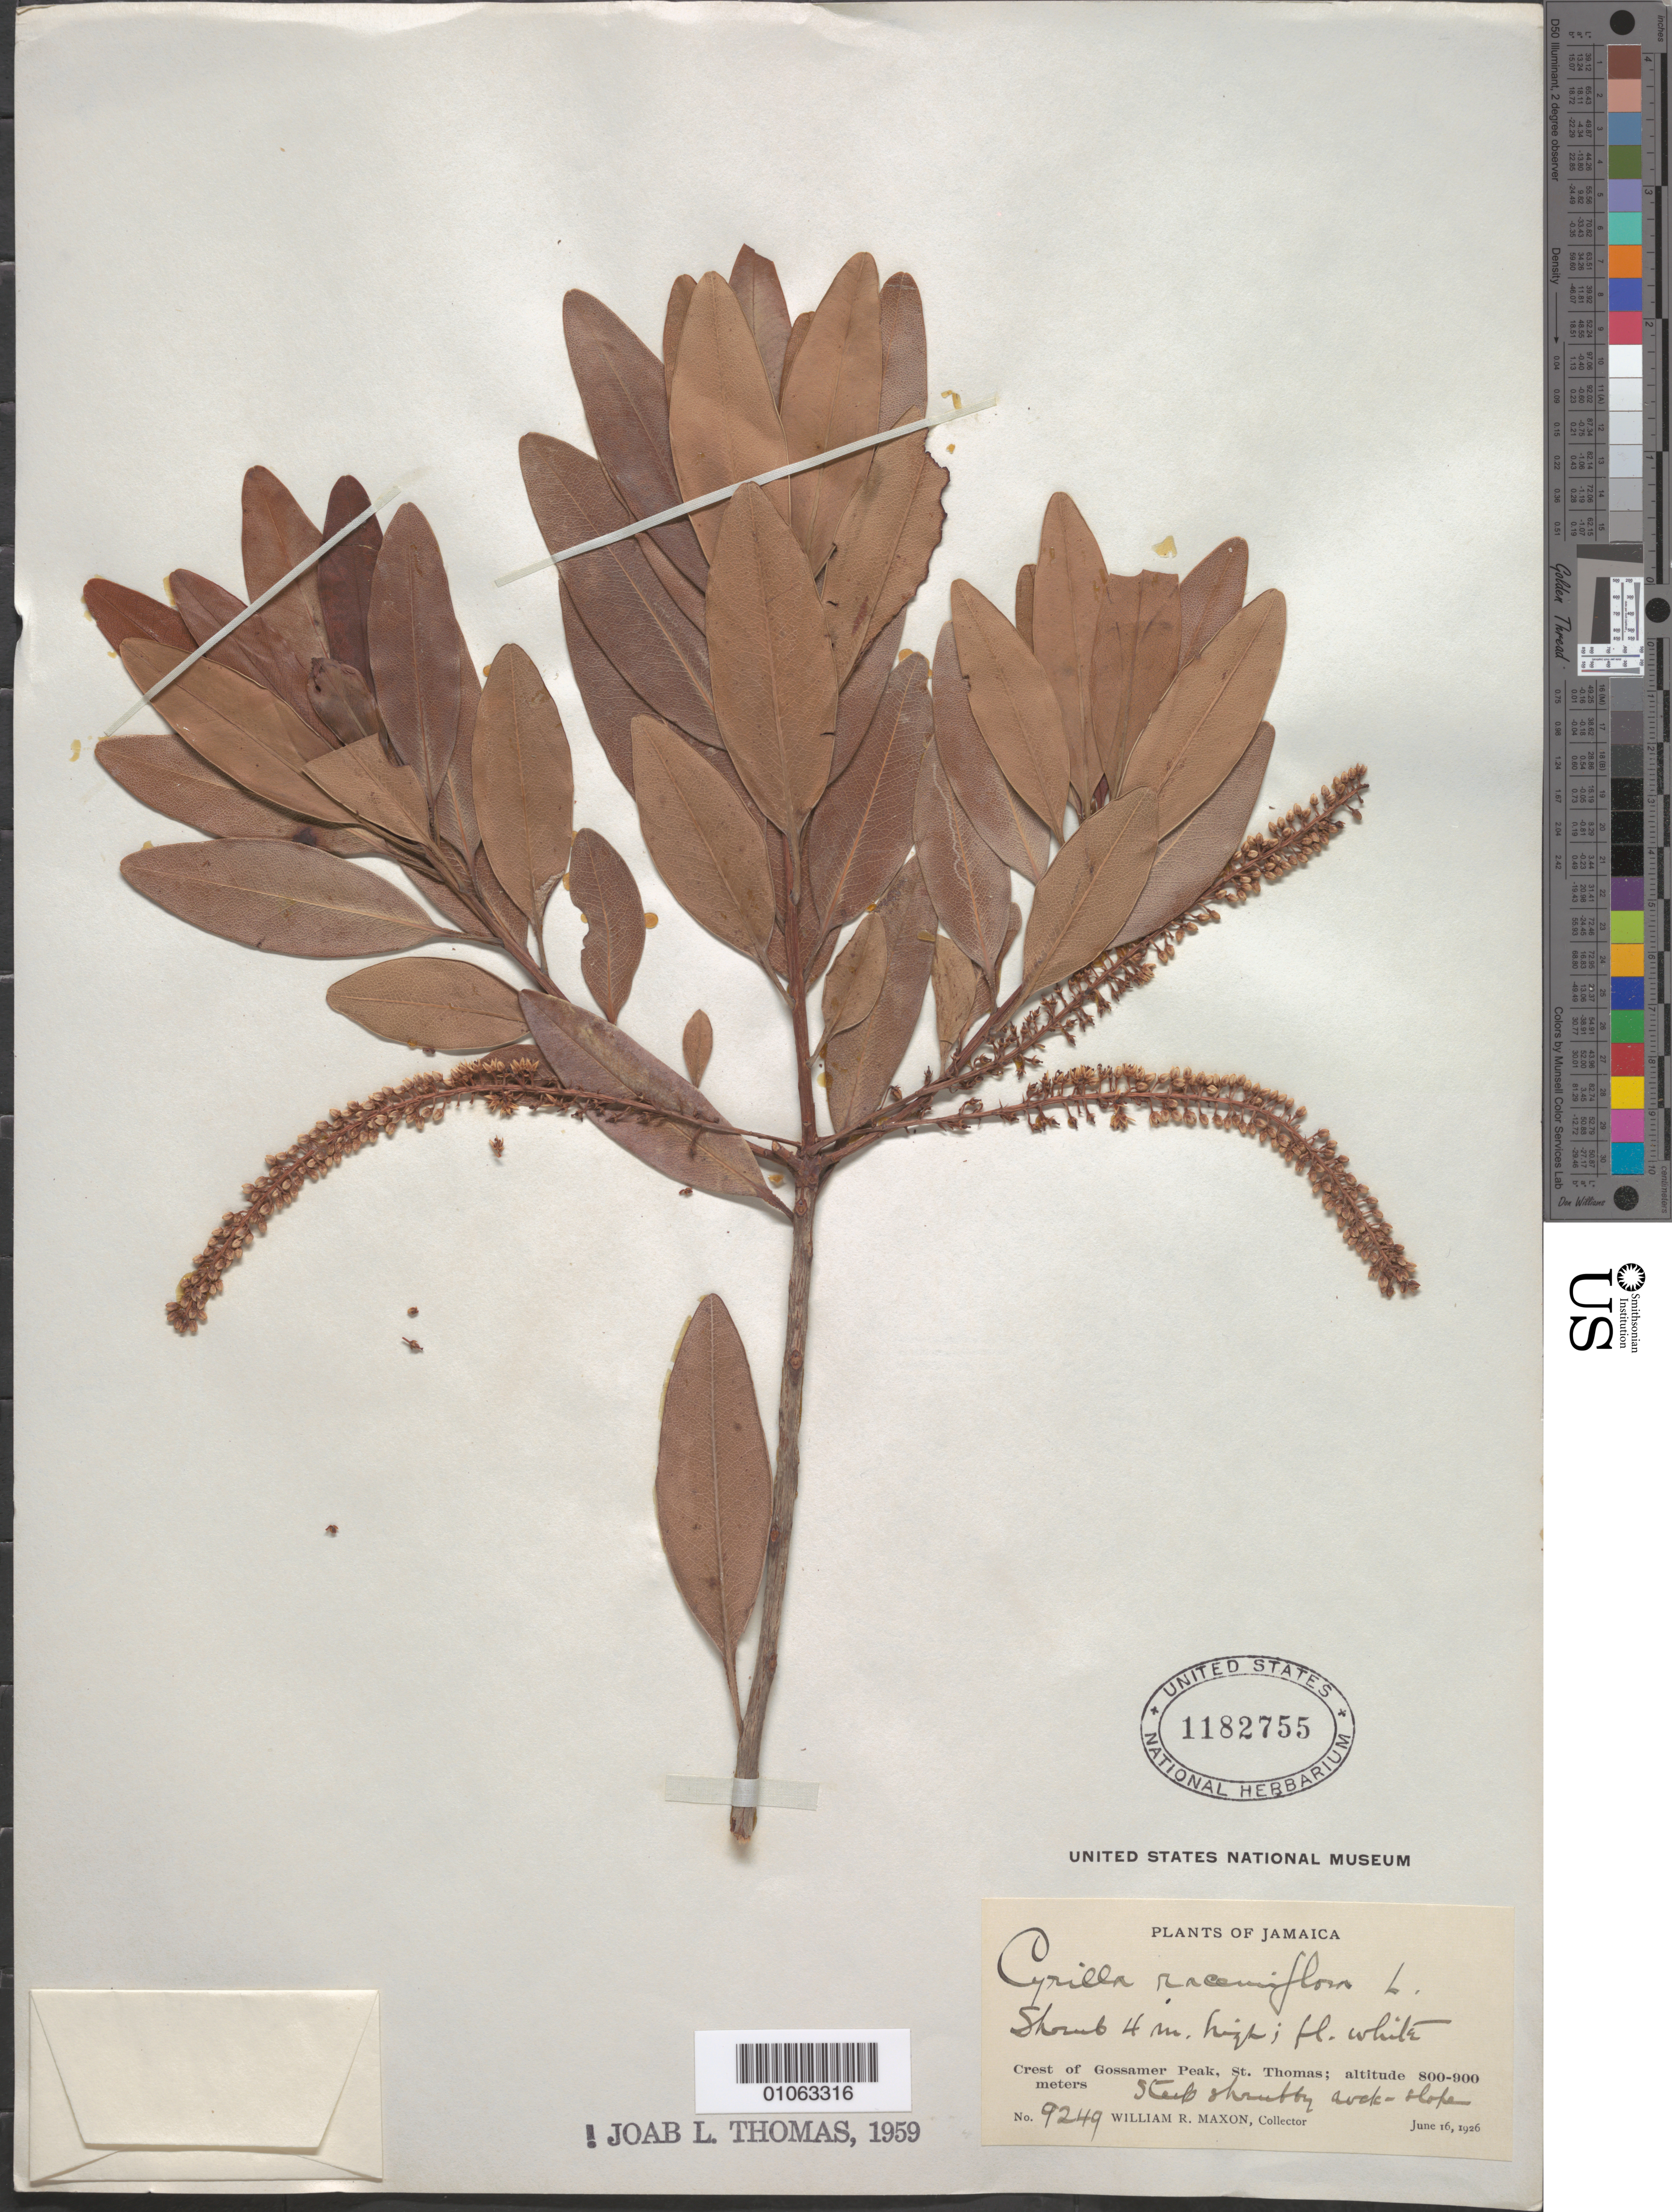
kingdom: Plantae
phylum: Tracheophyta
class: Magnoliopsida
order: Ericales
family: Cyrillaceae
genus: Cyrilla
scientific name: Cyrilla racemiflora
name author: L.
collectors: W. R. Maxon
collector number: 9249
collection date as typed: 16 Jun 1926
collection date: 1926-06-16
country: Jamaica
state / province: Saint Thomas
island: Jamaica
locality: Crest of Gossamer peak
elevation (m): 800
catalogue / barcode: US 1182755